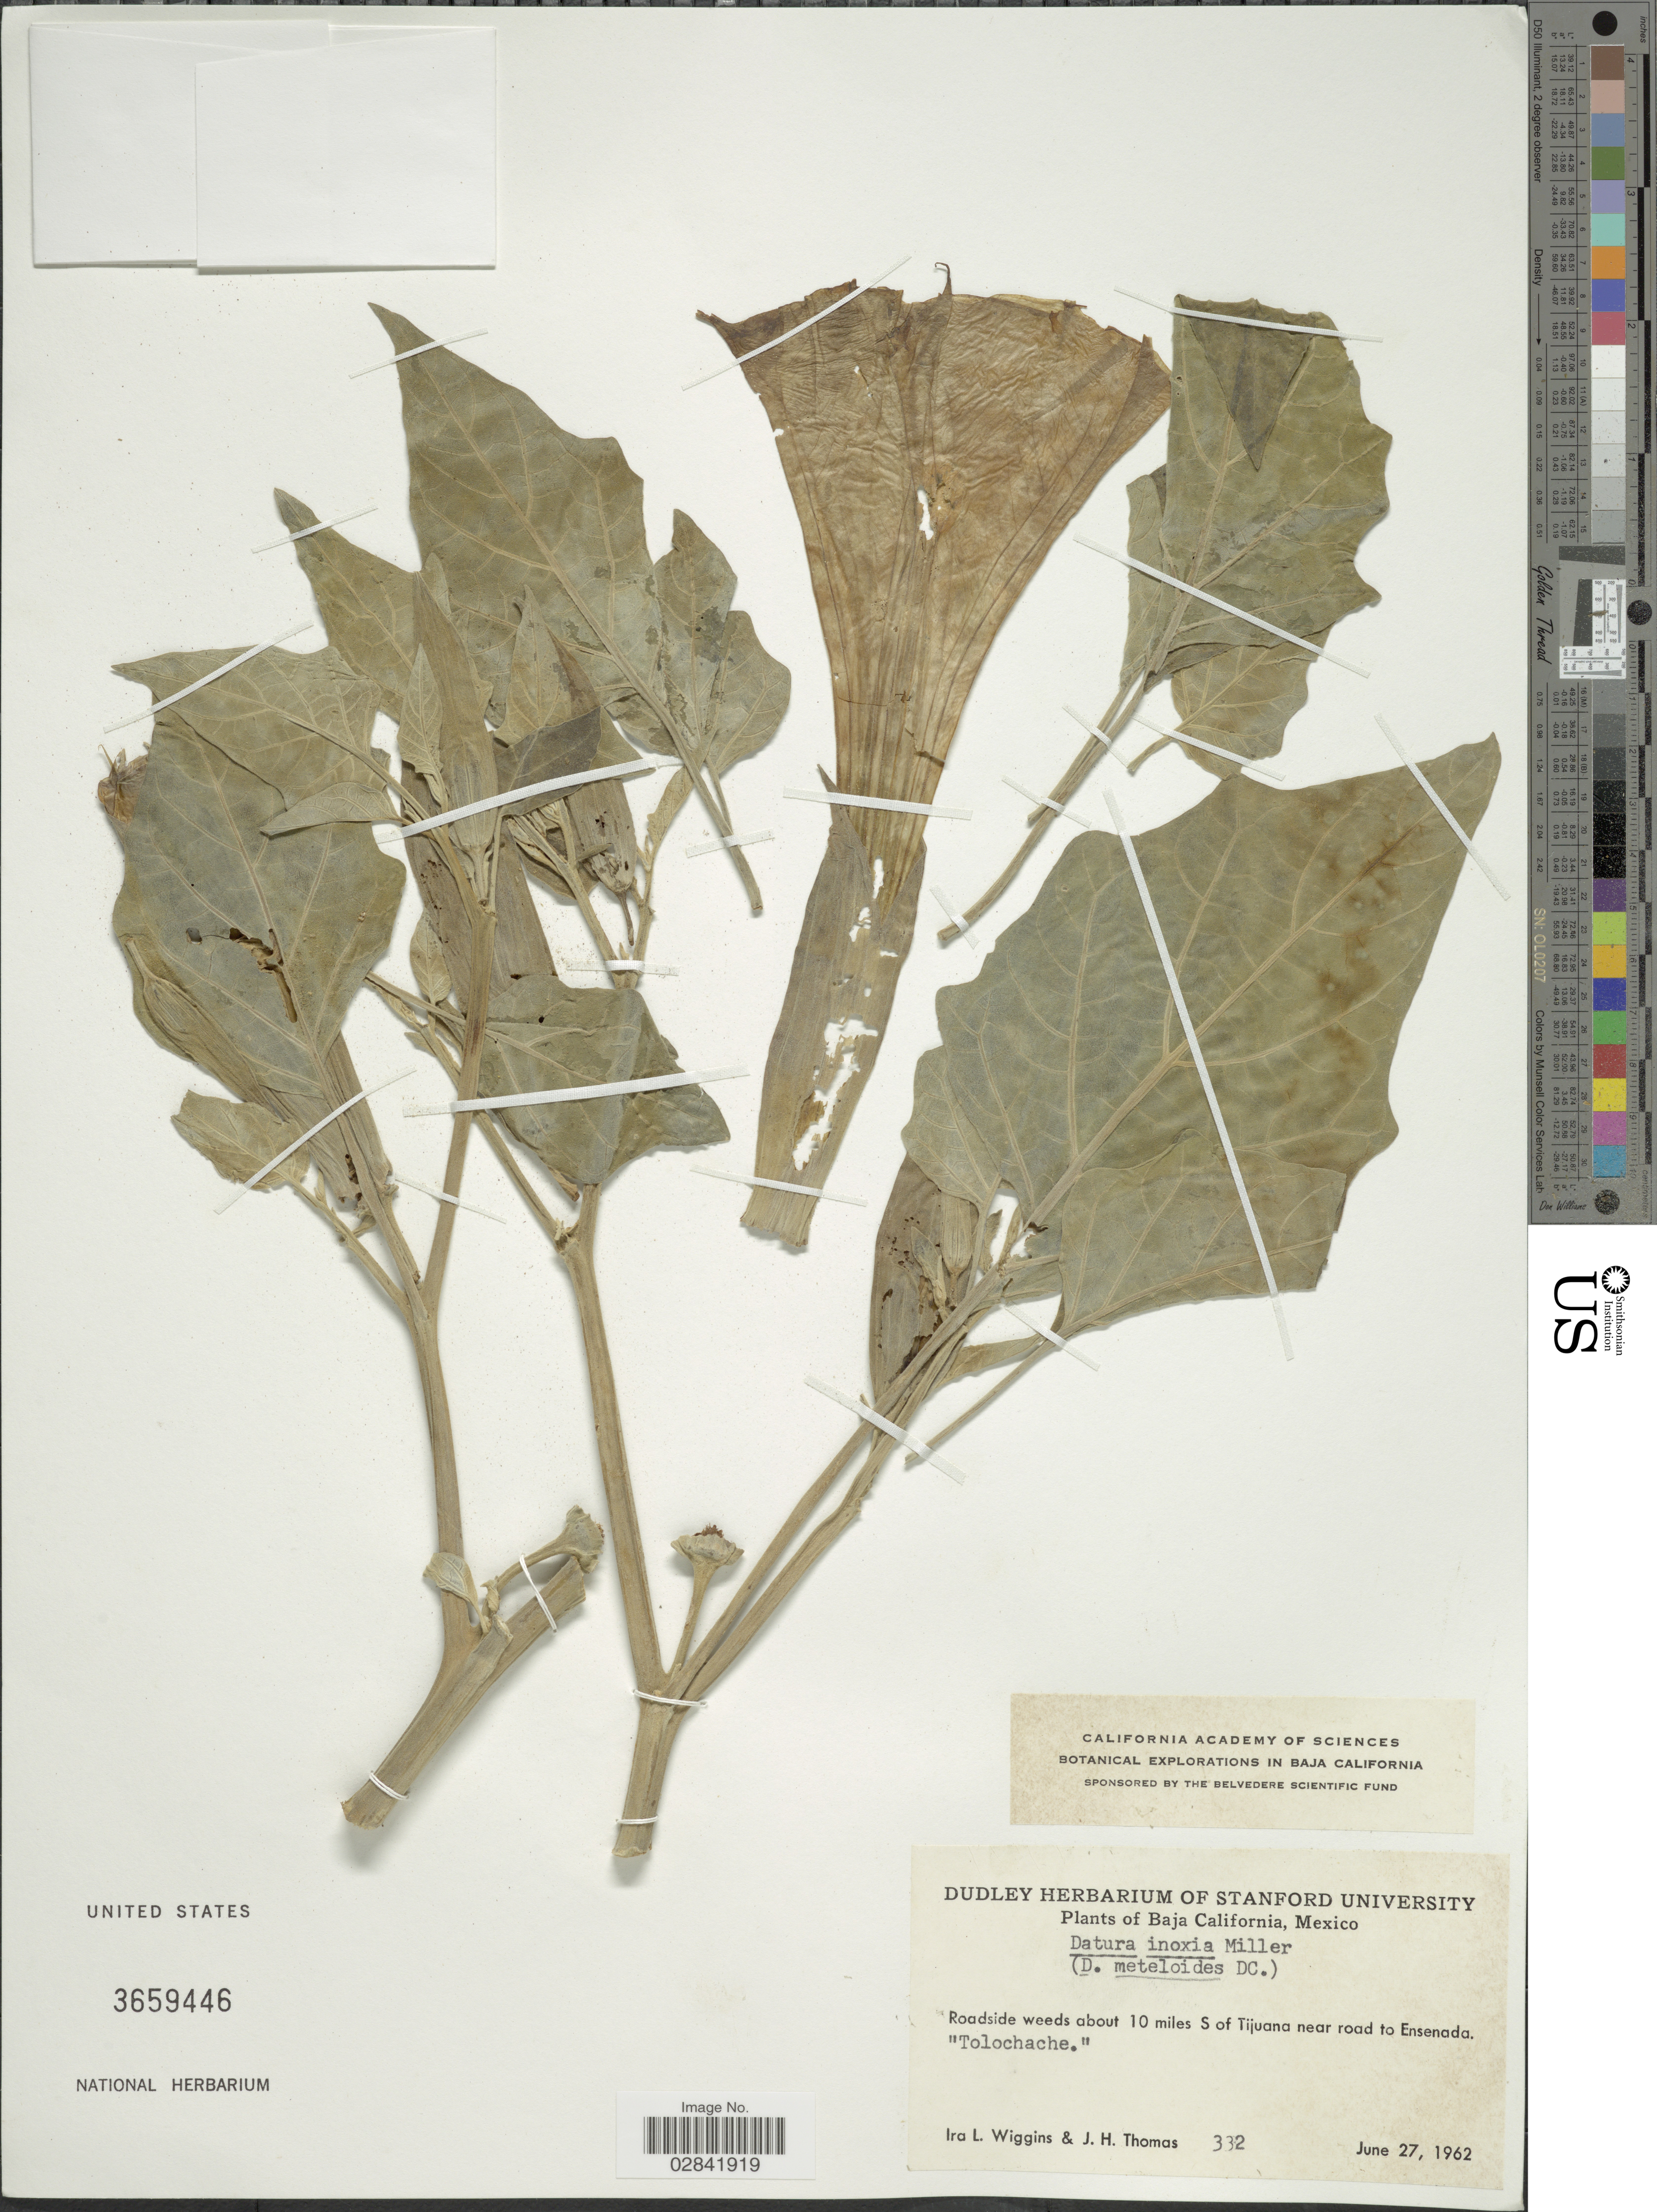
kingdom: Plantae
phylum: Tracheophyta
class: Magnoliopsida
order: Solanales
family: Solanaceae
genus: Datura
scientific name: Datura innoxia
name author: Mill.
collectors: I. L. Wiggins & J. H. Thomas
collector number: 382*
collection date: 1962-06-27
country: Mexico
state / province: Baja California Norte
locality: Roadside weeds about 10 miles S of Tijuana near road to Ensenada.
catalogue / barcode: US 3659446